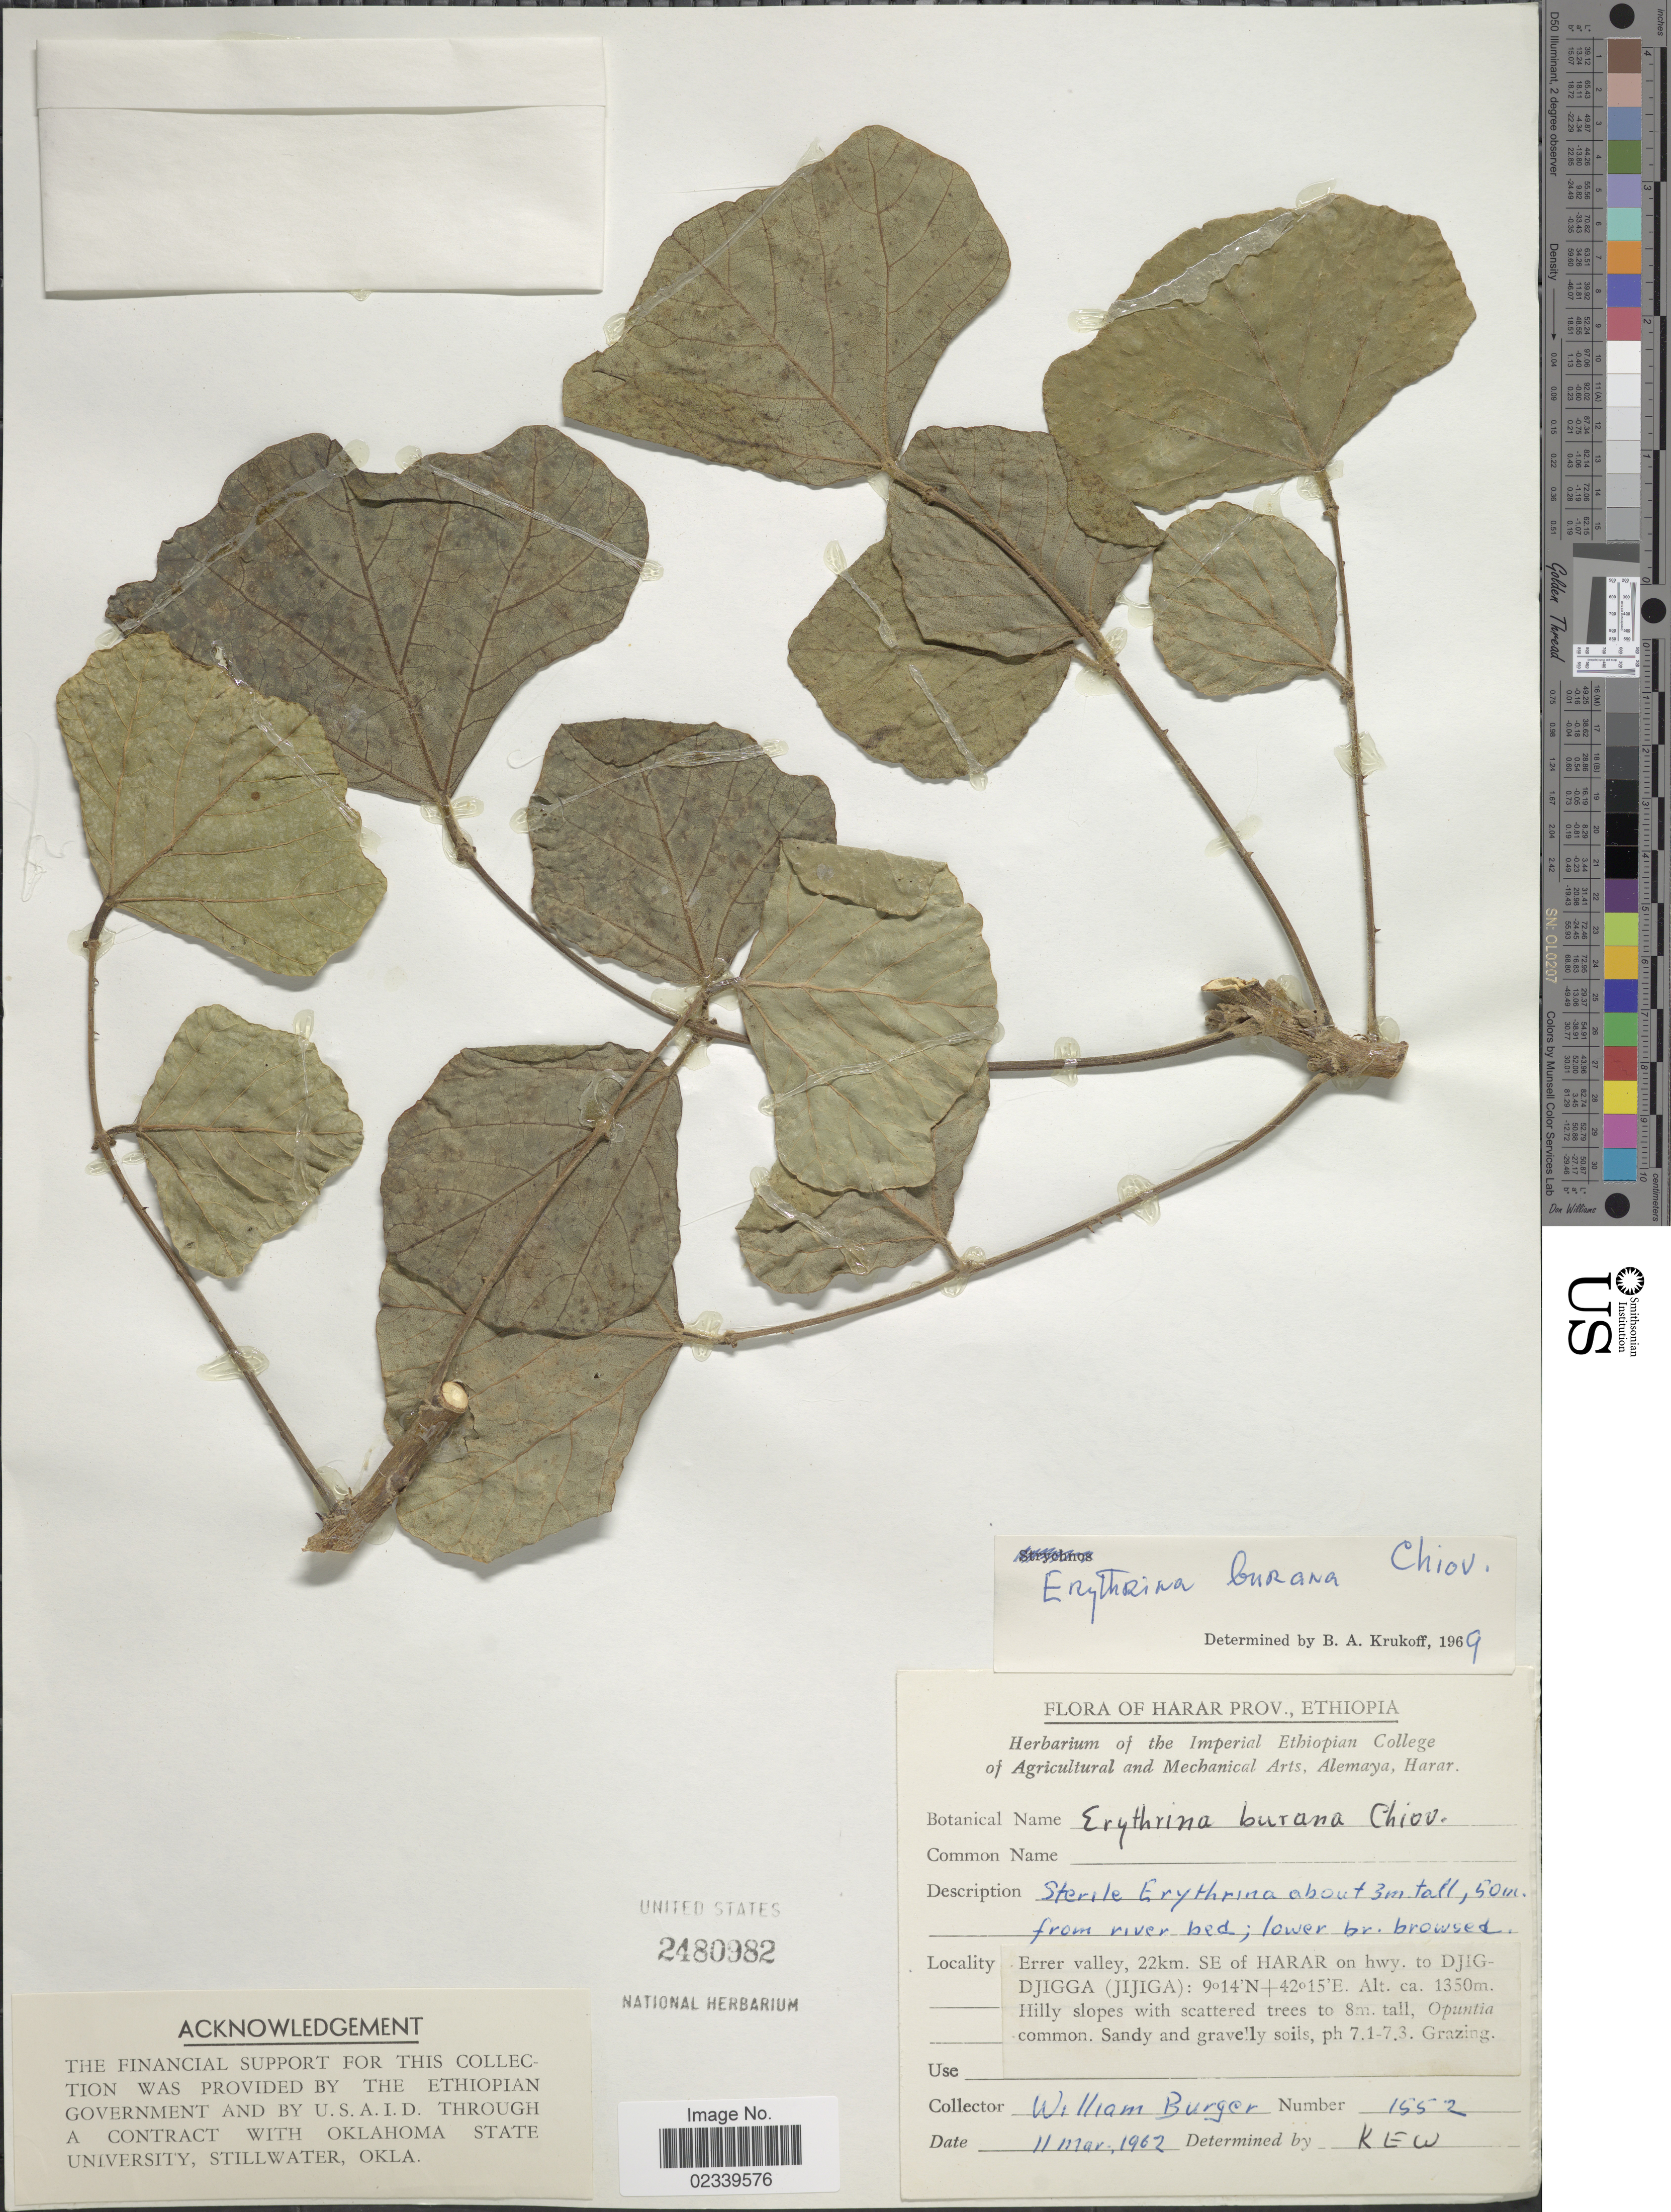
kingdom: Plantae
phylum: Tracheophyta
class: Magnoliopsida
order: Fabales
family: Fabaceae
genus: Erythrina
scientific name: Erythrina burana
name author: Chiov.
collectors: W. Burger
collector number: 1552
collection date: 1962-03-11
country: Ethiopia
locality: Harar Prov. Ethiopia, Errer valley, 22km. SE of Harar on hwy. to Djig-Djigga (Jijiga)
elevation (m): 1350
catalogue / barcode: US 2480982